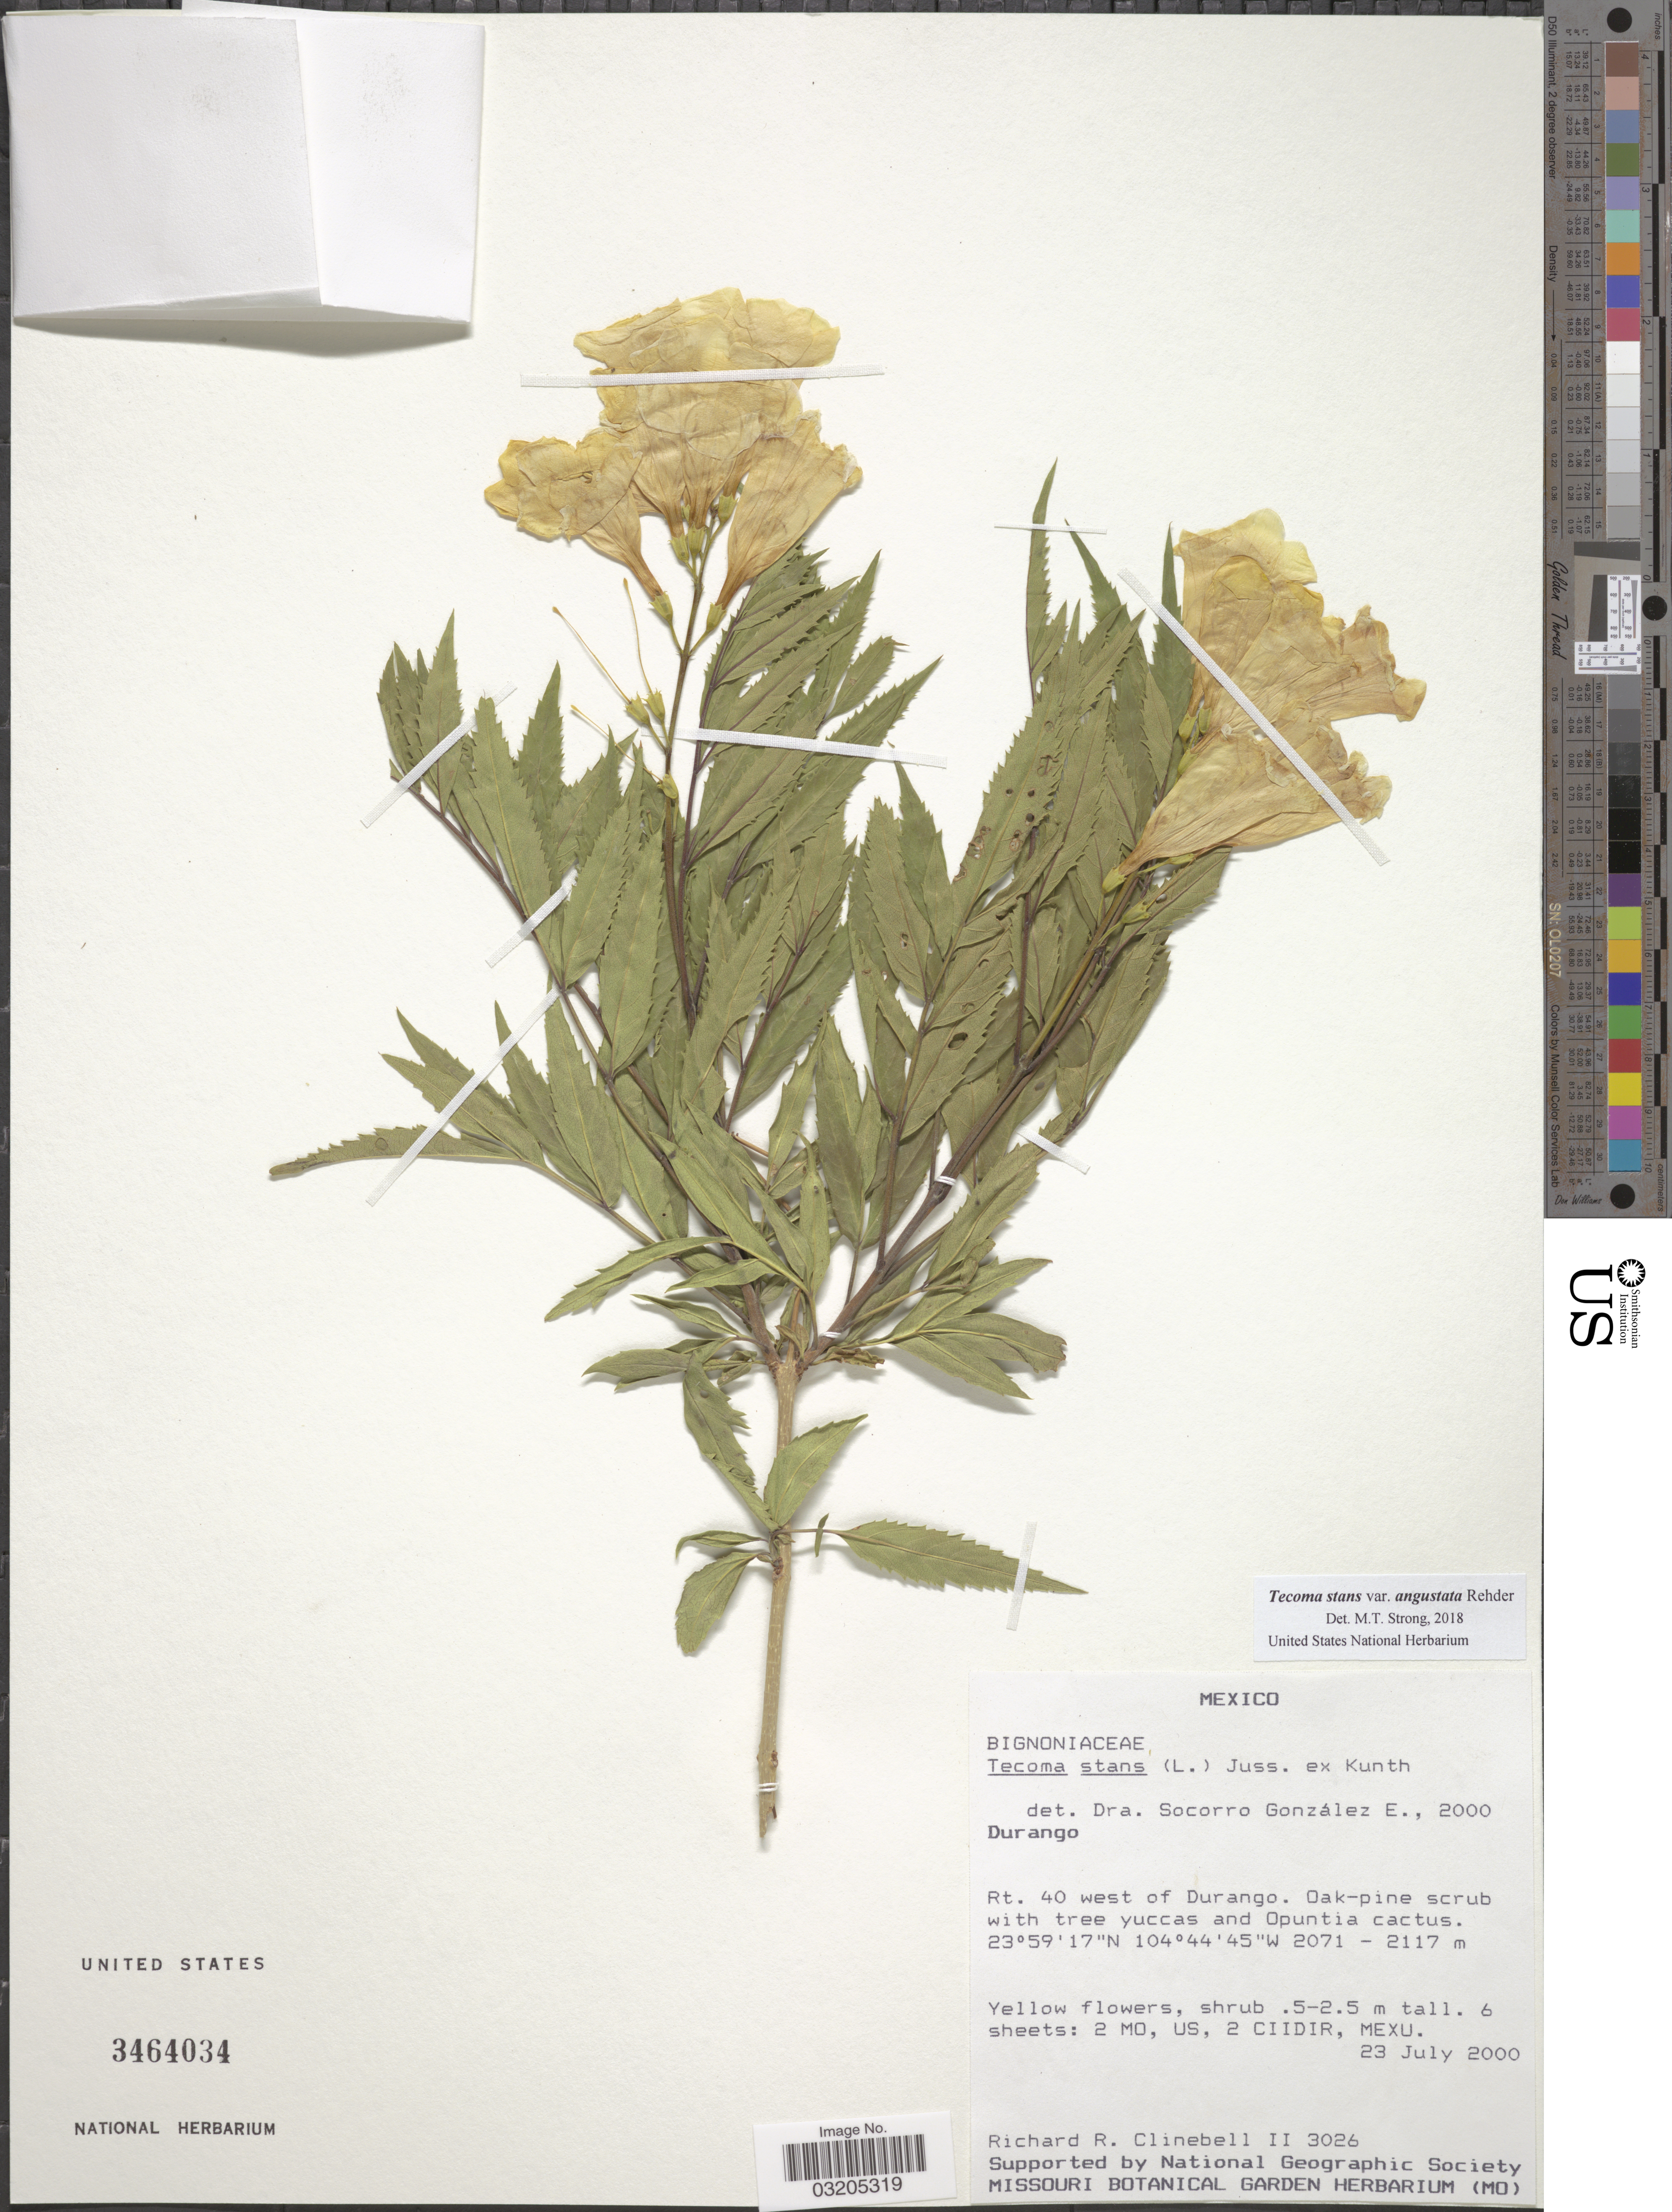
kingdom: Plantae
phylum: Tracheophyta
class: Magnoliopsida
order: Lamiales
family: Bignoniaceae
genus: Tecoma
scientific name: Tecoma stans var. angustata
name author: Rehder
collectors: R. Clinebell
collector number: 3026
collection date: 2000-07-23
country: Mexico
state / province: Durango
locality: Rt. 40 west of Durango.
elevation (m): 2071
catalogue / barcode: US 3464034